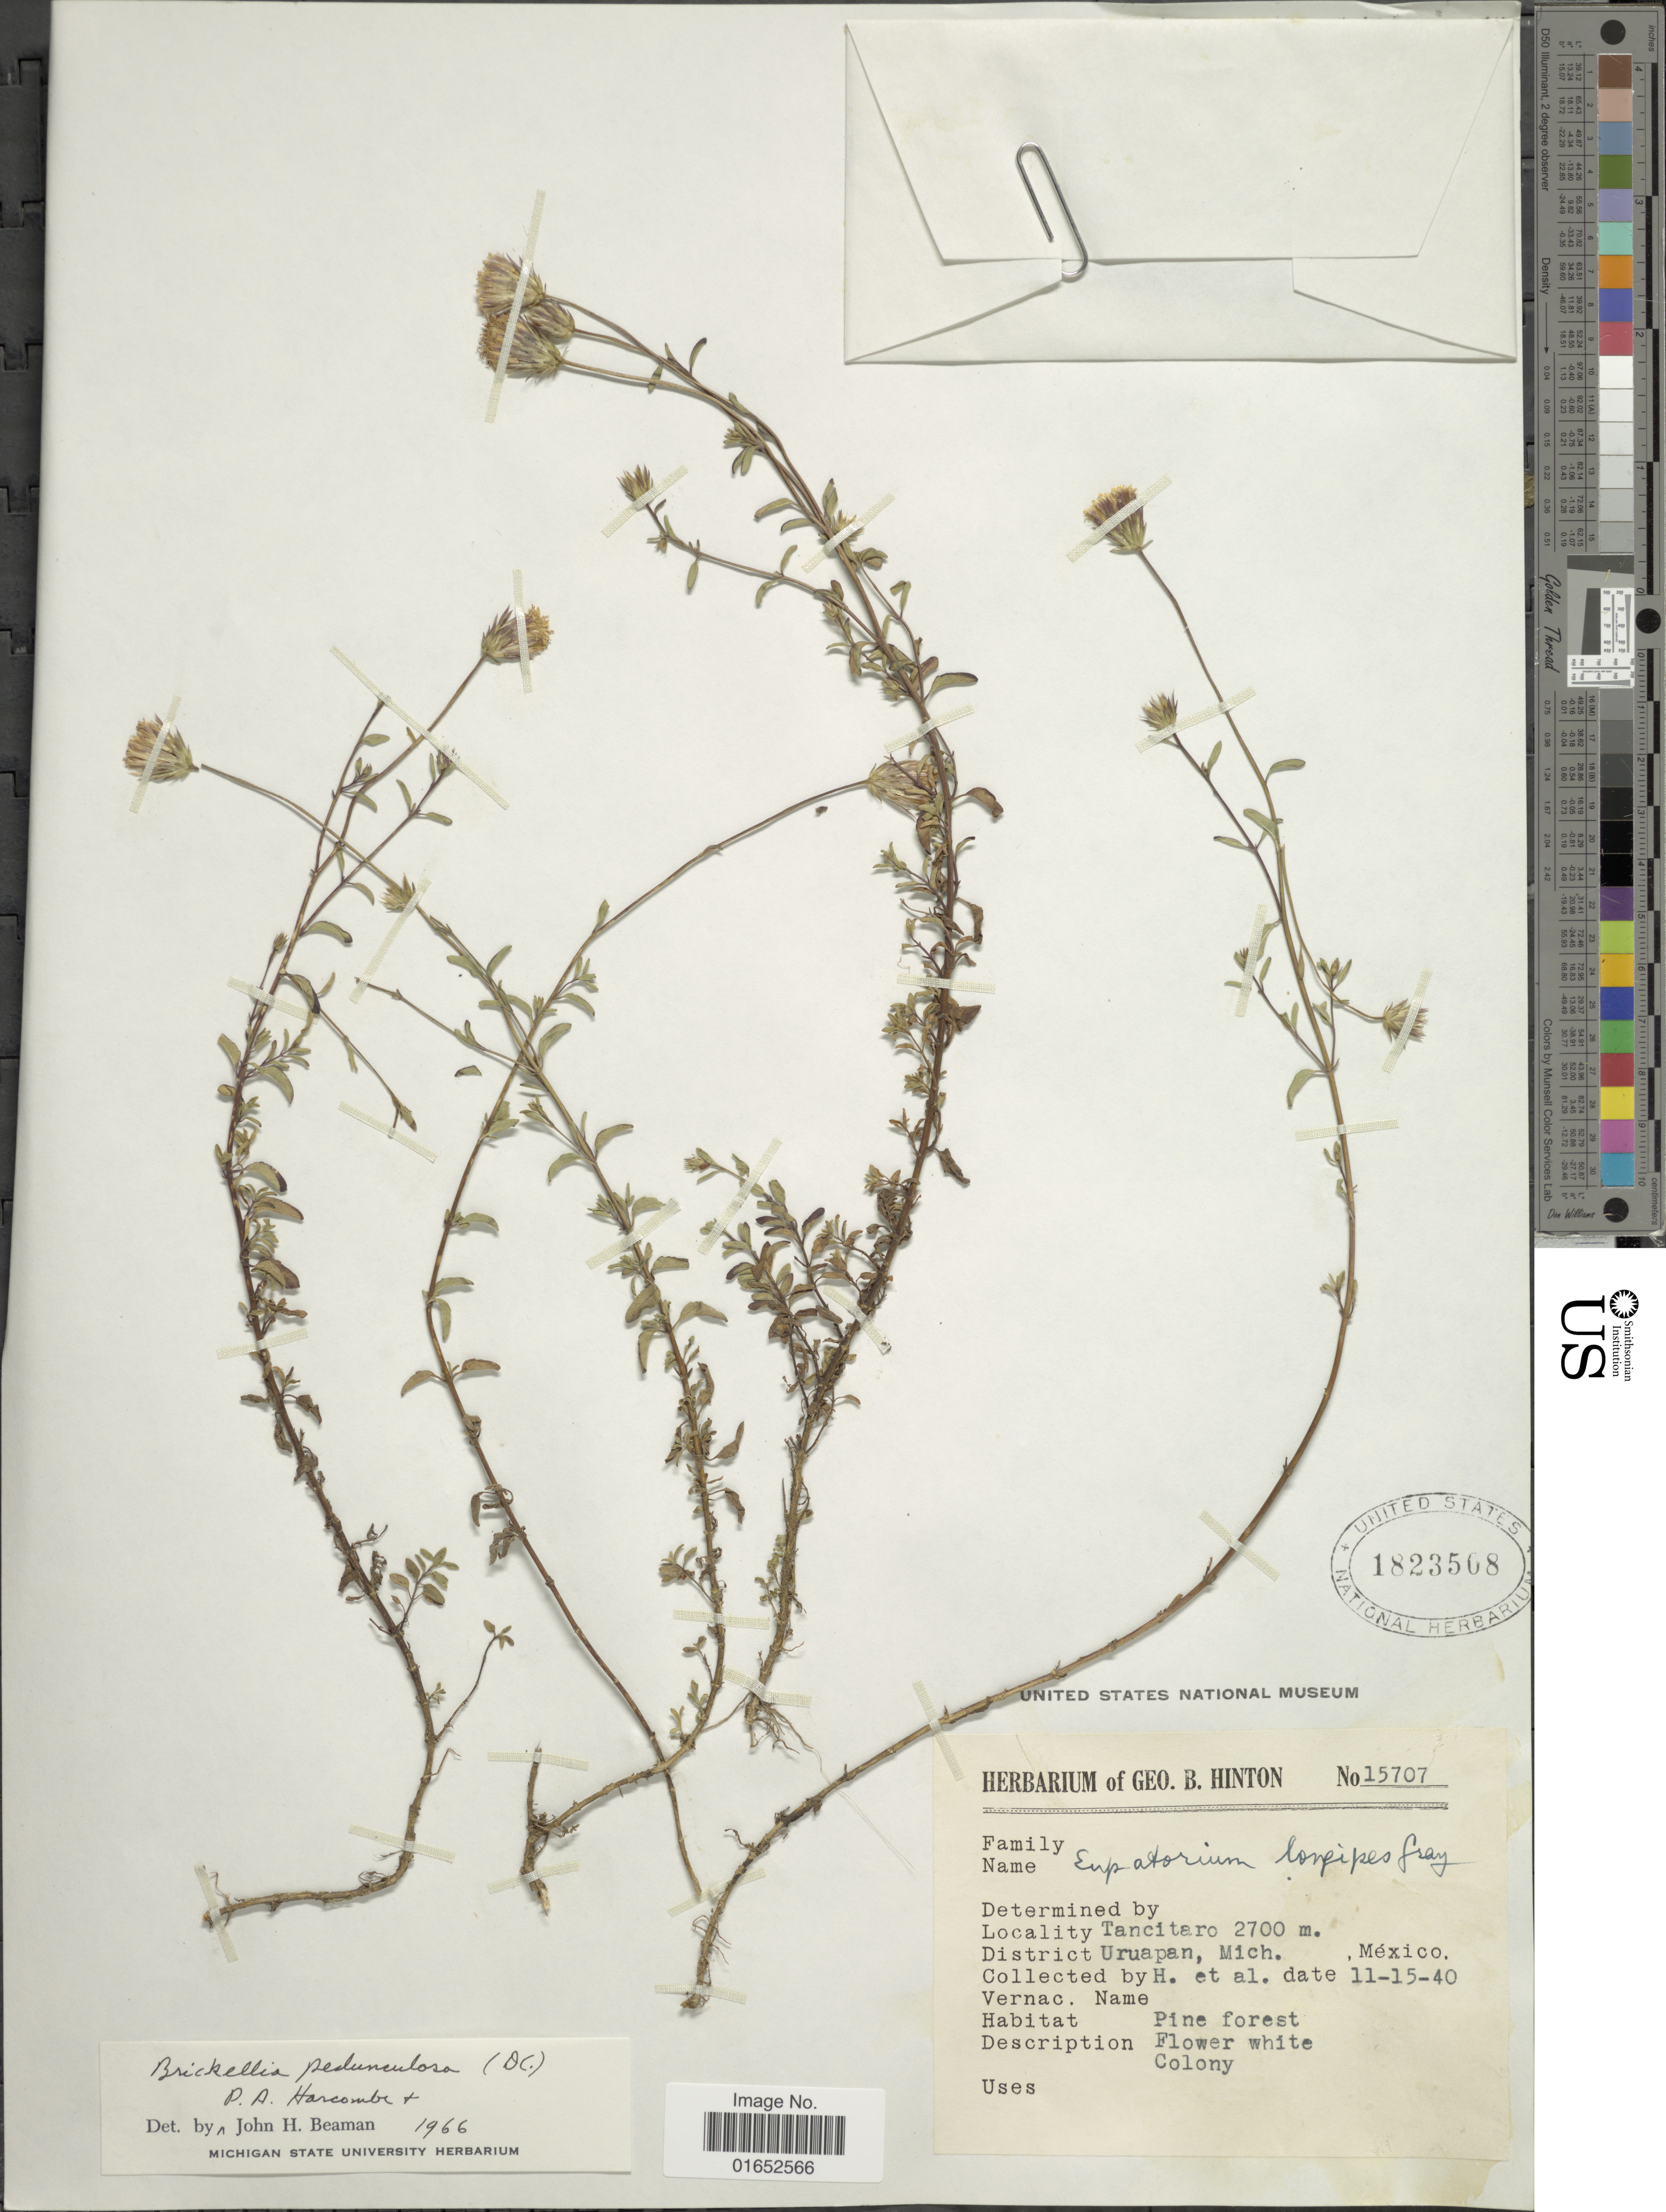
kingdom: Plantae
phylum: Tracheophyta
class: Magnoliopsida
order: Asterales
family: Asteraceae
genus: Phanerostylis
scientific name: Phanerostylis pedunculosa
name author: (DC.) R.M. King & H. Rob.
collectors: G. B. Hinton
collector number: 15707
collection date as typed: Transcribed d/m/y: 15/11/40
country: Mexico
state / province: Michoacán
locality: Tancitaro, District Uruapan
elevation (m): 2700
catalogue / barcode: US 1823508